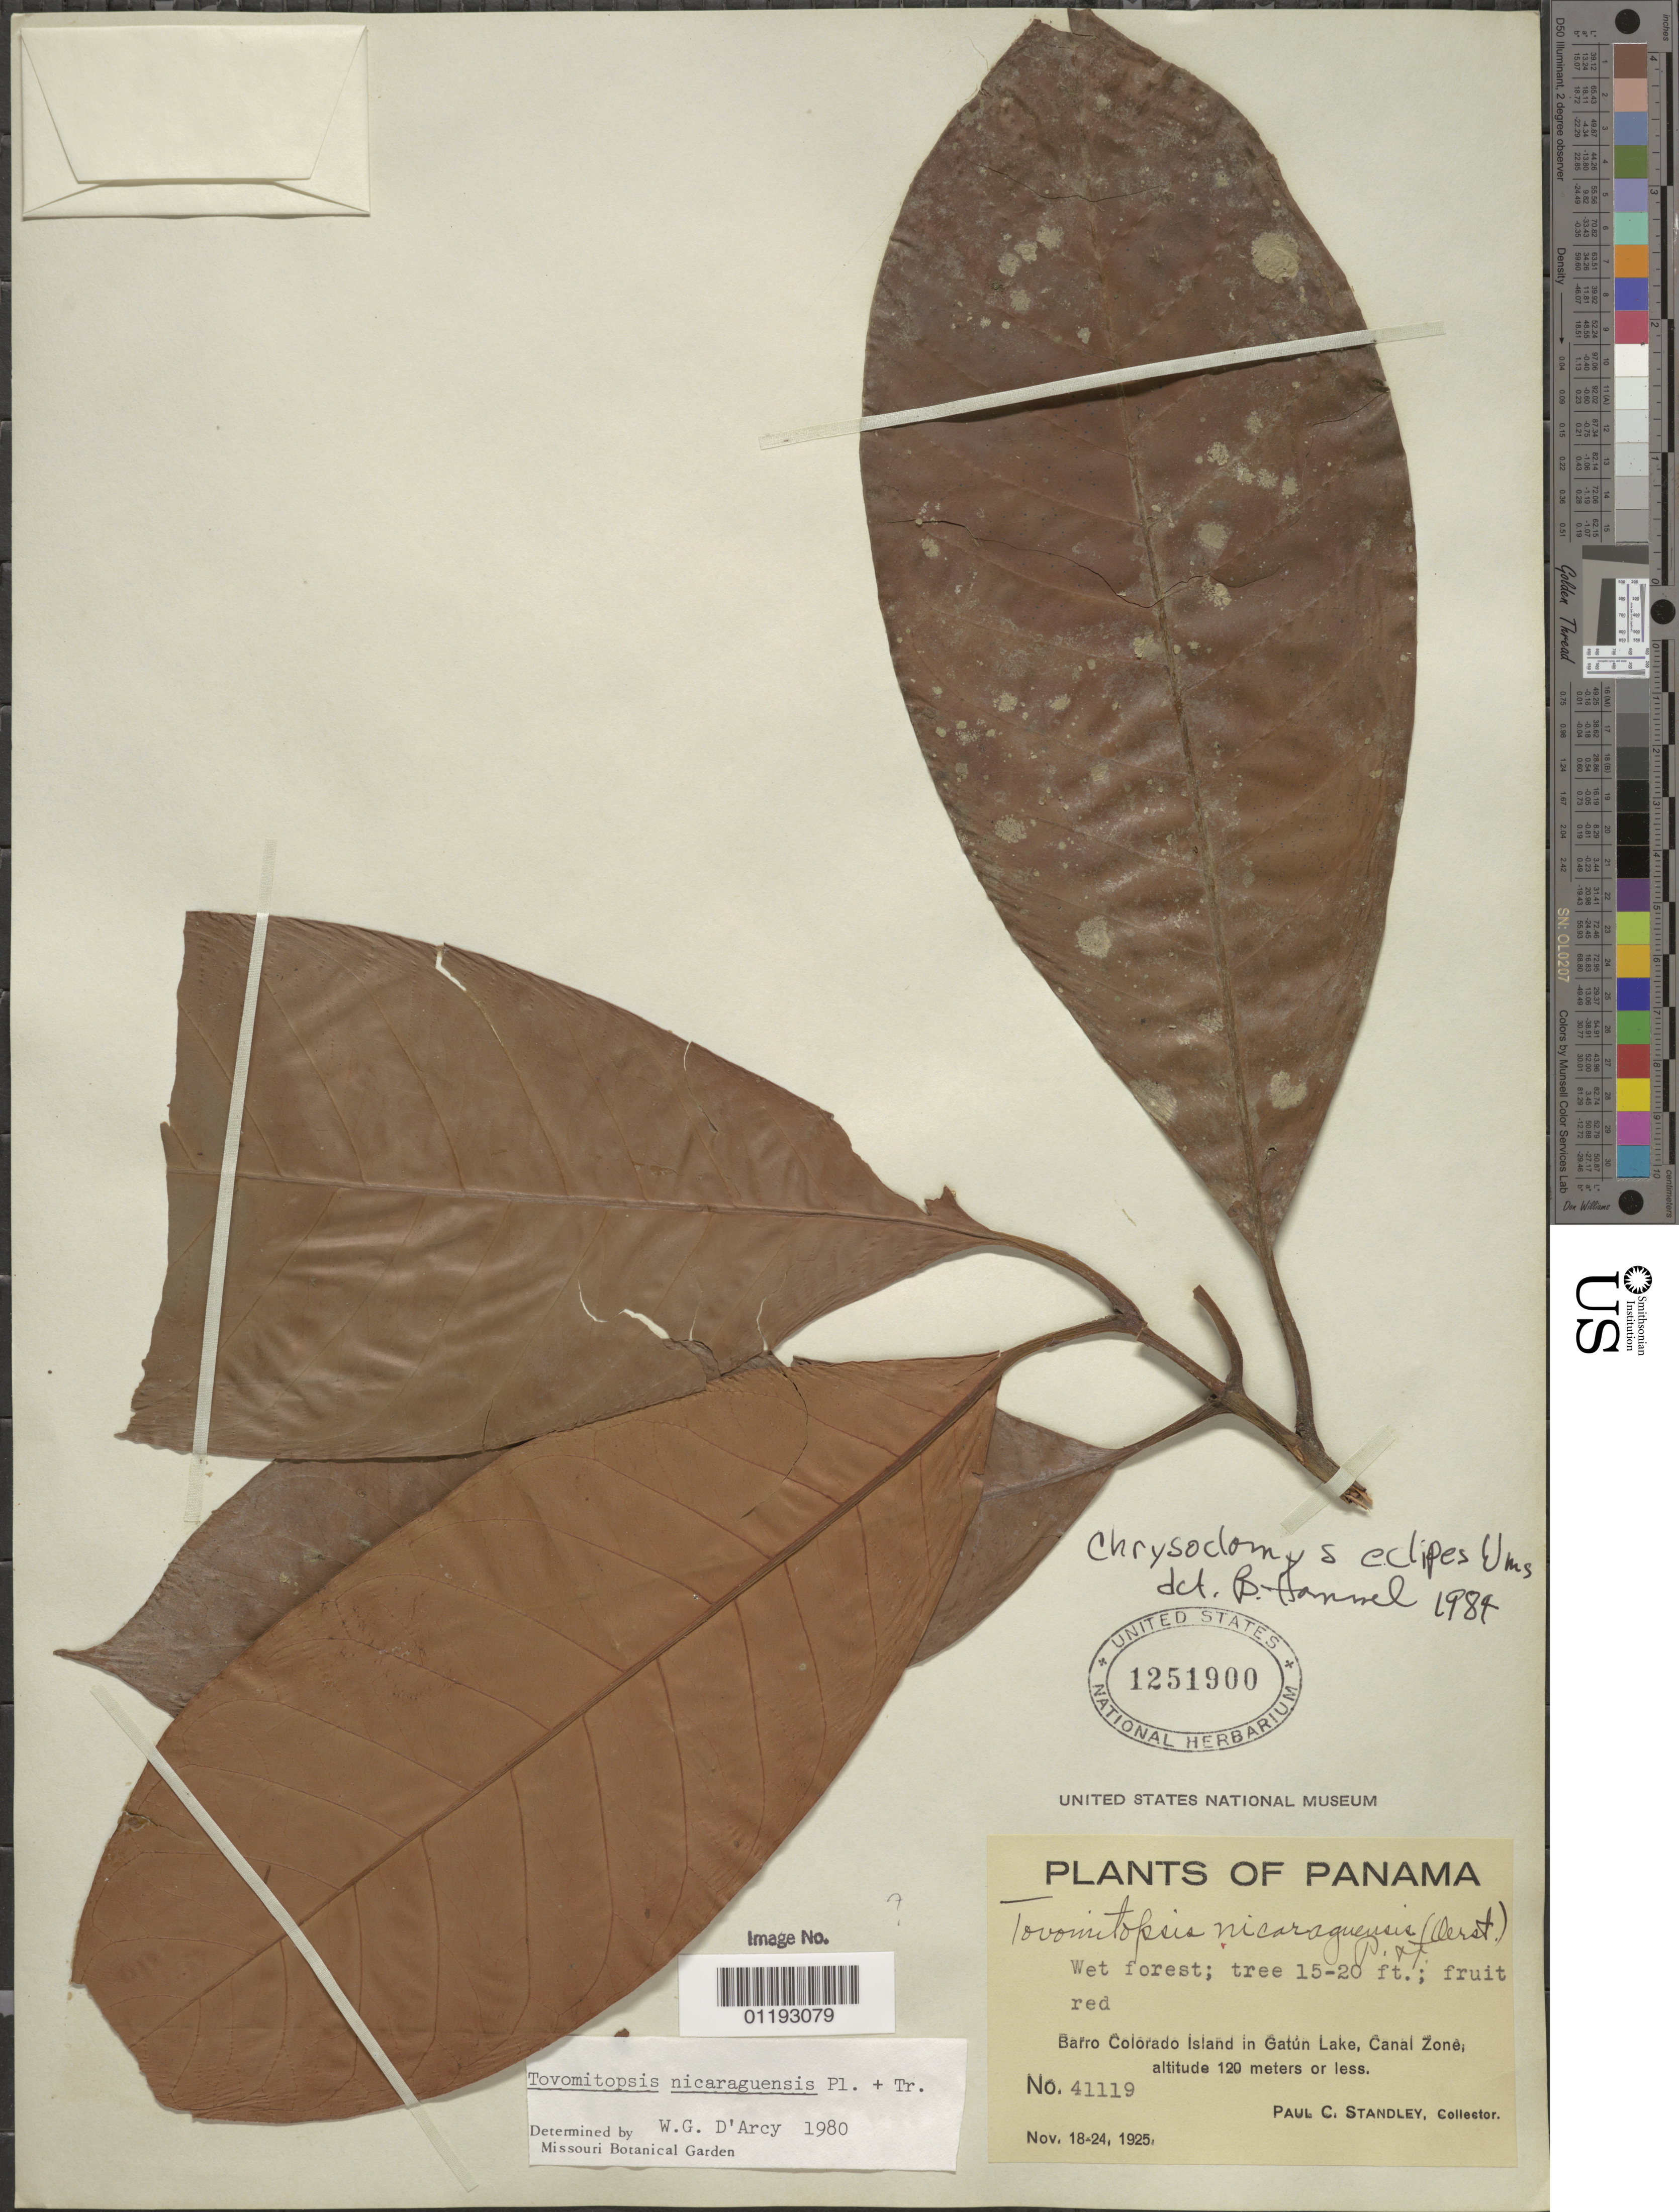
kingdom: Plantae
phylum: Tracheophyta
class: Magnoliopsida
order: Malpighiales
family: Clusiaceae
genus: Chrysochlamys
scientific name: Chrysochlamys eclipes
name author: L.O. Williams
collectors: P. C. Standley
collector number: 41119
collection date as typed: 18-24 Nov 1925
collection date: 1925-11-18/1925-11-24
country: Panama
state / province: Panamá Oeste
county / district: Canal Zone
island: Barro Colorado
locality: Barro Colorado Island in Gatun Lake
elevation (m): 120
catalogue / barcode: US 1251900